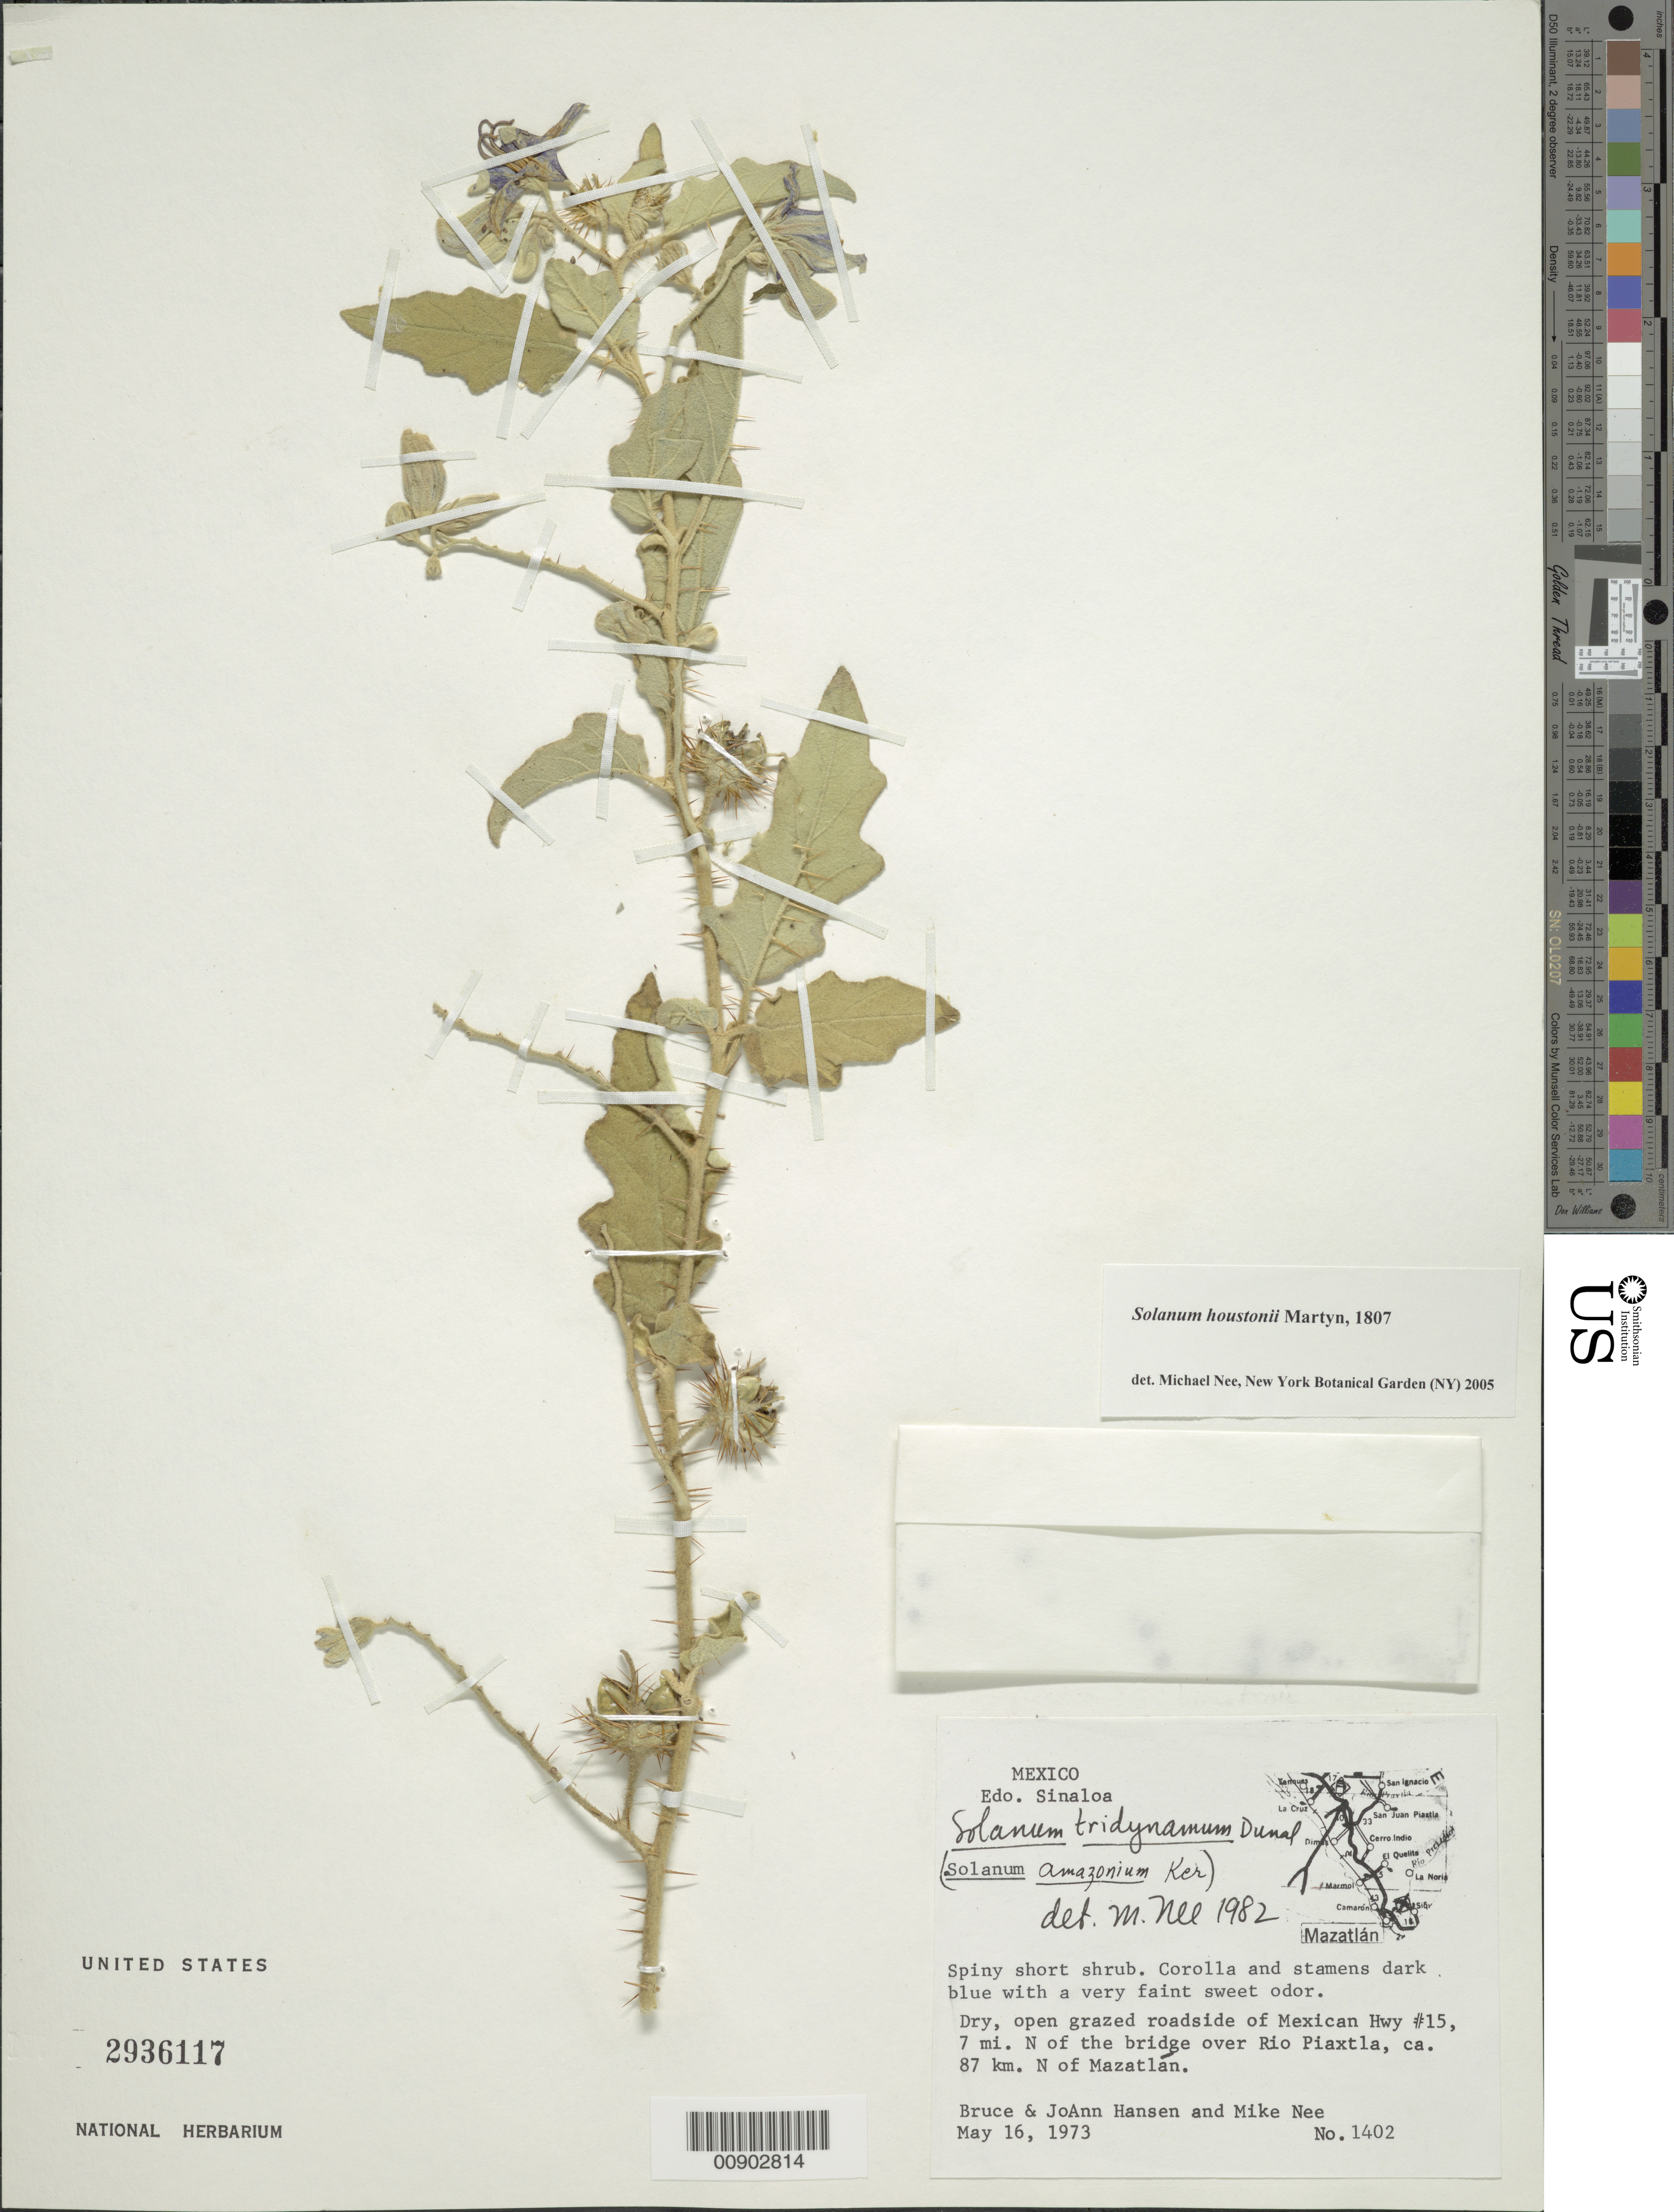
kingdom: Plantae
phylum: Tracheophyta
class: Magnoliopsida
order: Solanales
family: Solanaceae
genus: Solanum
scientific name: Solanum houstonii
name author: Dunal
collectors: B. Hansen, J. Hansen & M. Nee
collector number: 1402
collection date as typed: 16 May 1973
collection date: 1973-05-16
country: Mexico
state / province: Sinaloa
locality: Dry, open grazed roadside of Mexican Hwy. #15, 7 mi. N of the bridge over Río Piaxtla, ca. 87 km. N of Mazatlán, Sinaloa.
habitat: Dry, open grazed roadside.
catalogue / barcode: US 2936117